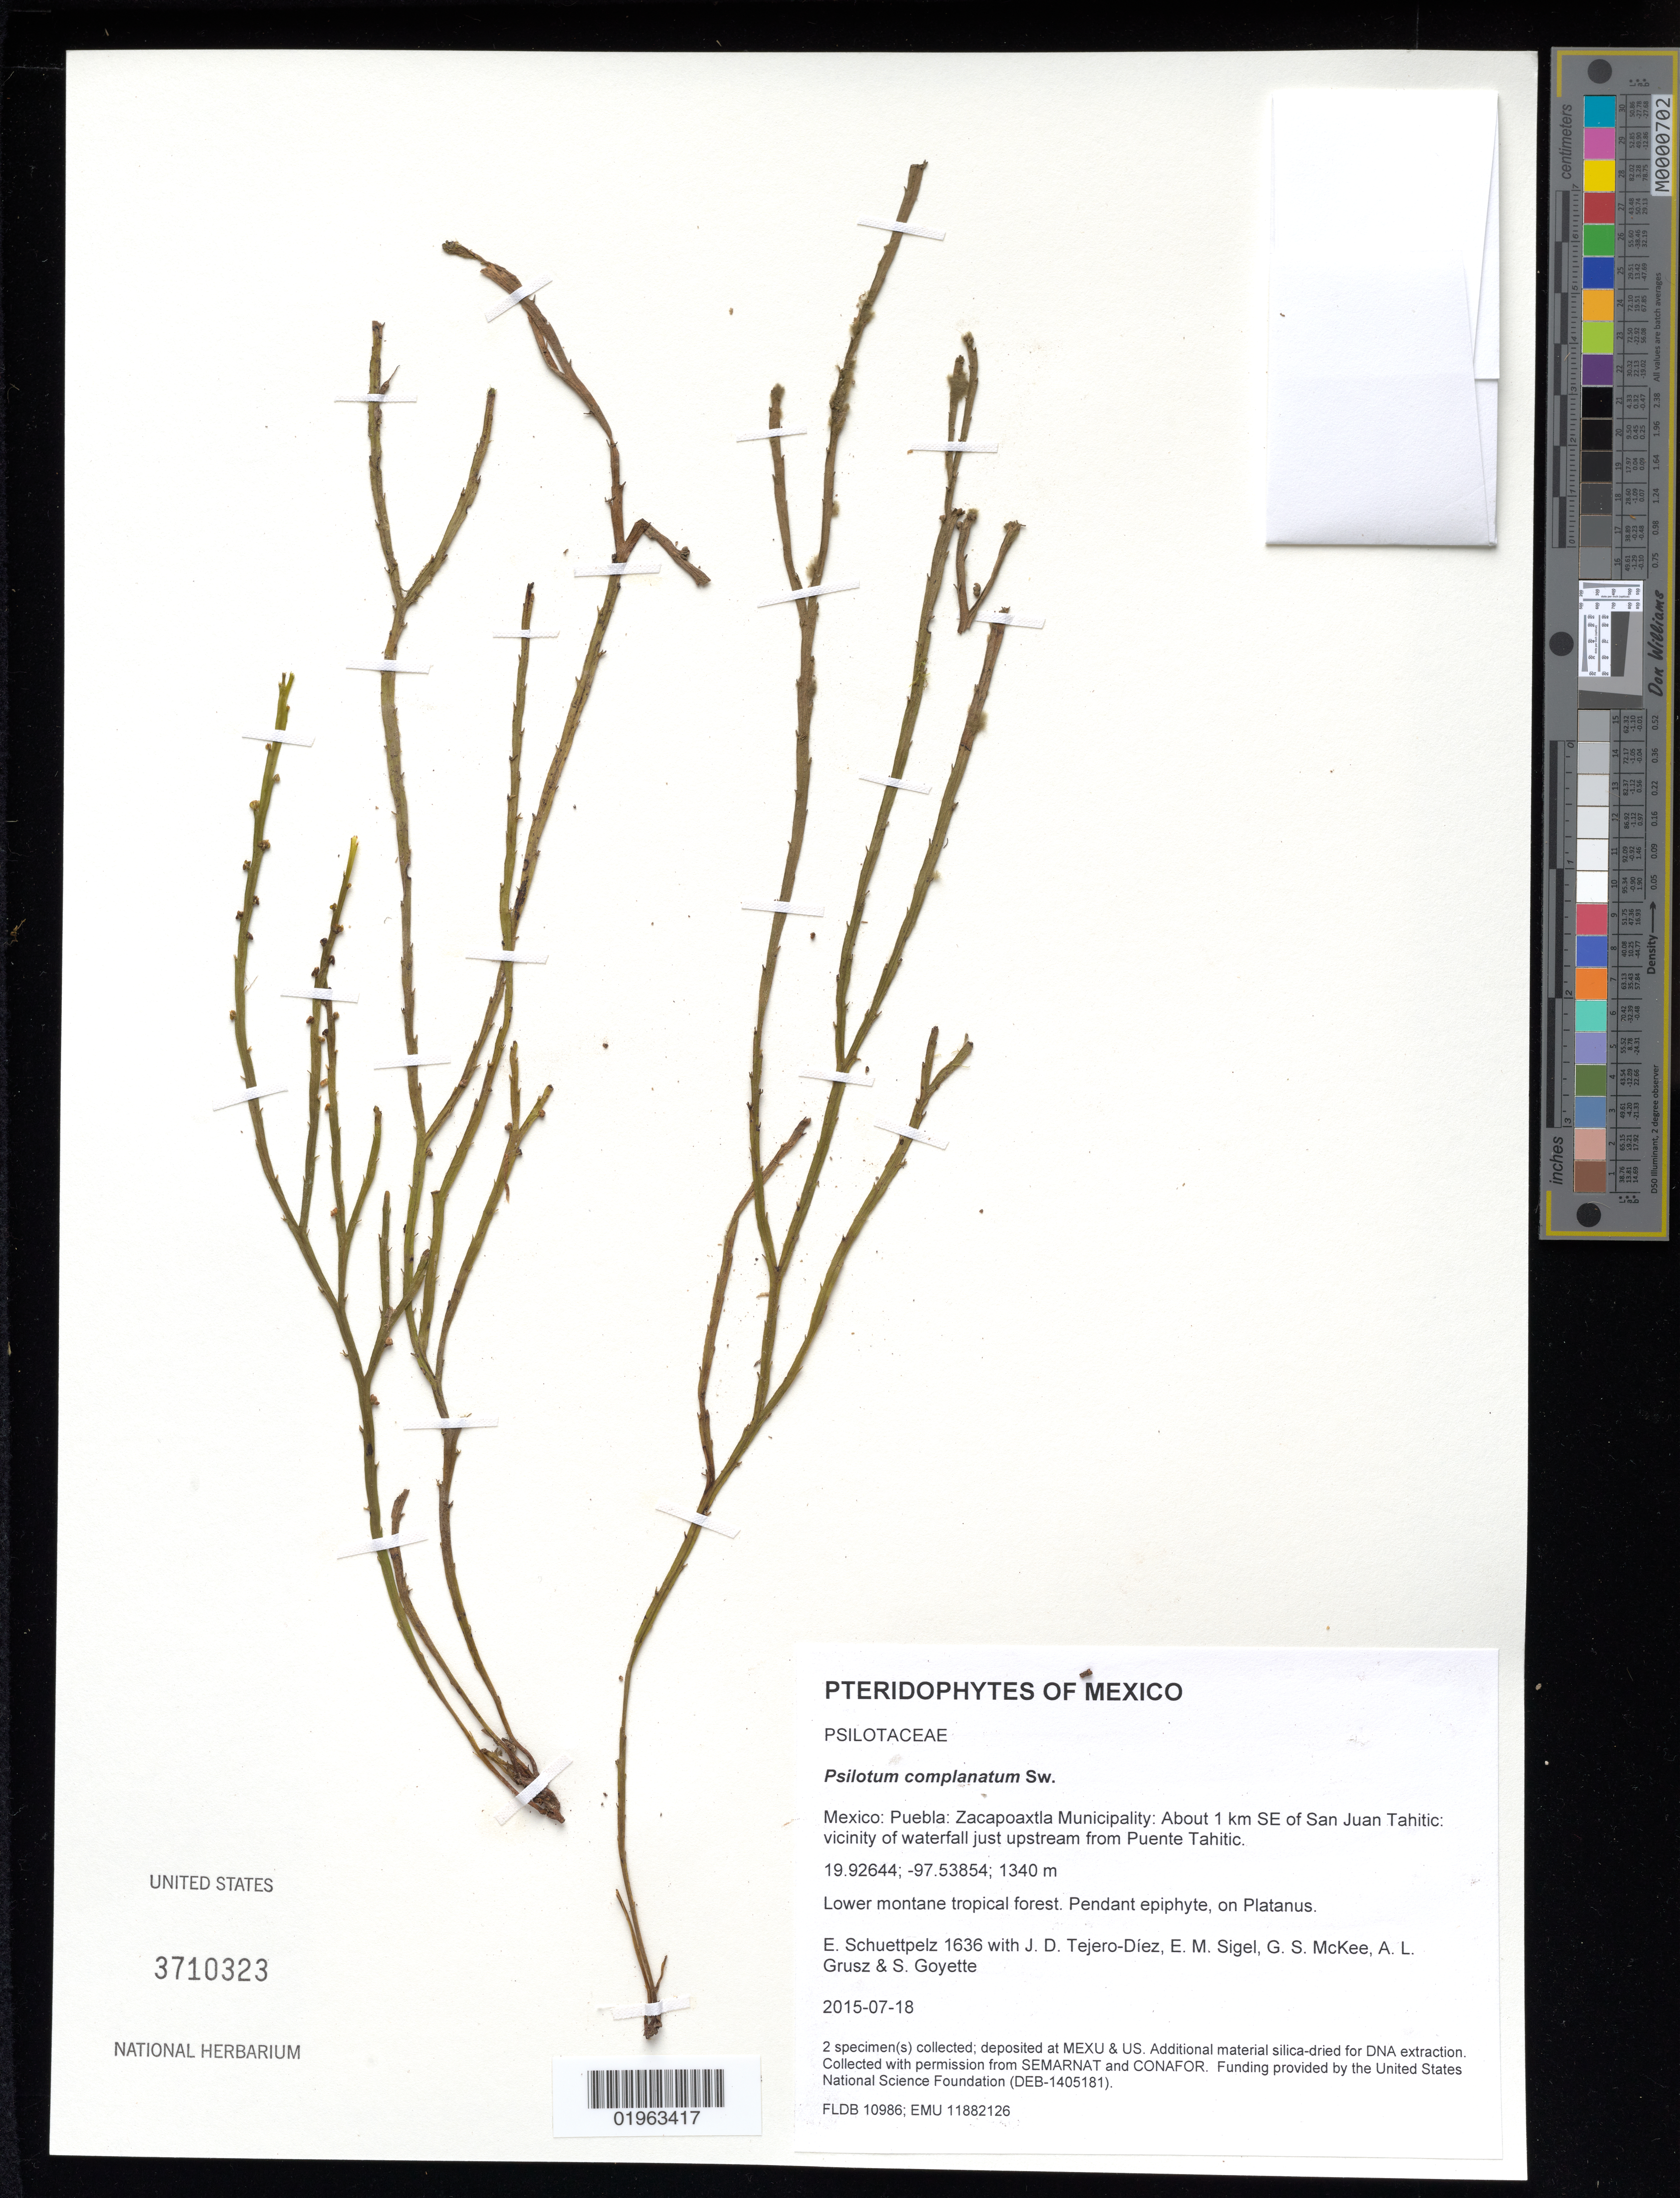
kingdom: Plantae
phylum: Tracheophyta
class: Polypodiopsida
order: Psilotales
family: Psilotaceae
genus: Psilotum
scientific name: Psilotum complanatum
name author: Sw.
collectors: E. Schuettpelz, D. Tejero-Díez, E. M. Sigel, G. S. McKee & A. Grusz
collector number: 1636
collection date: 2015-07-18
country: Mexico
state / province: Puebla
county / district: Zacapoaxtla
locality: About 1 km SE of San Juan Tahitic: vicinity of waterfall just upstream from Puente Tahitic.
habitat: Lower montane tropical forest.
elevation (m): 1340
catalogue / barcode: US 3710323